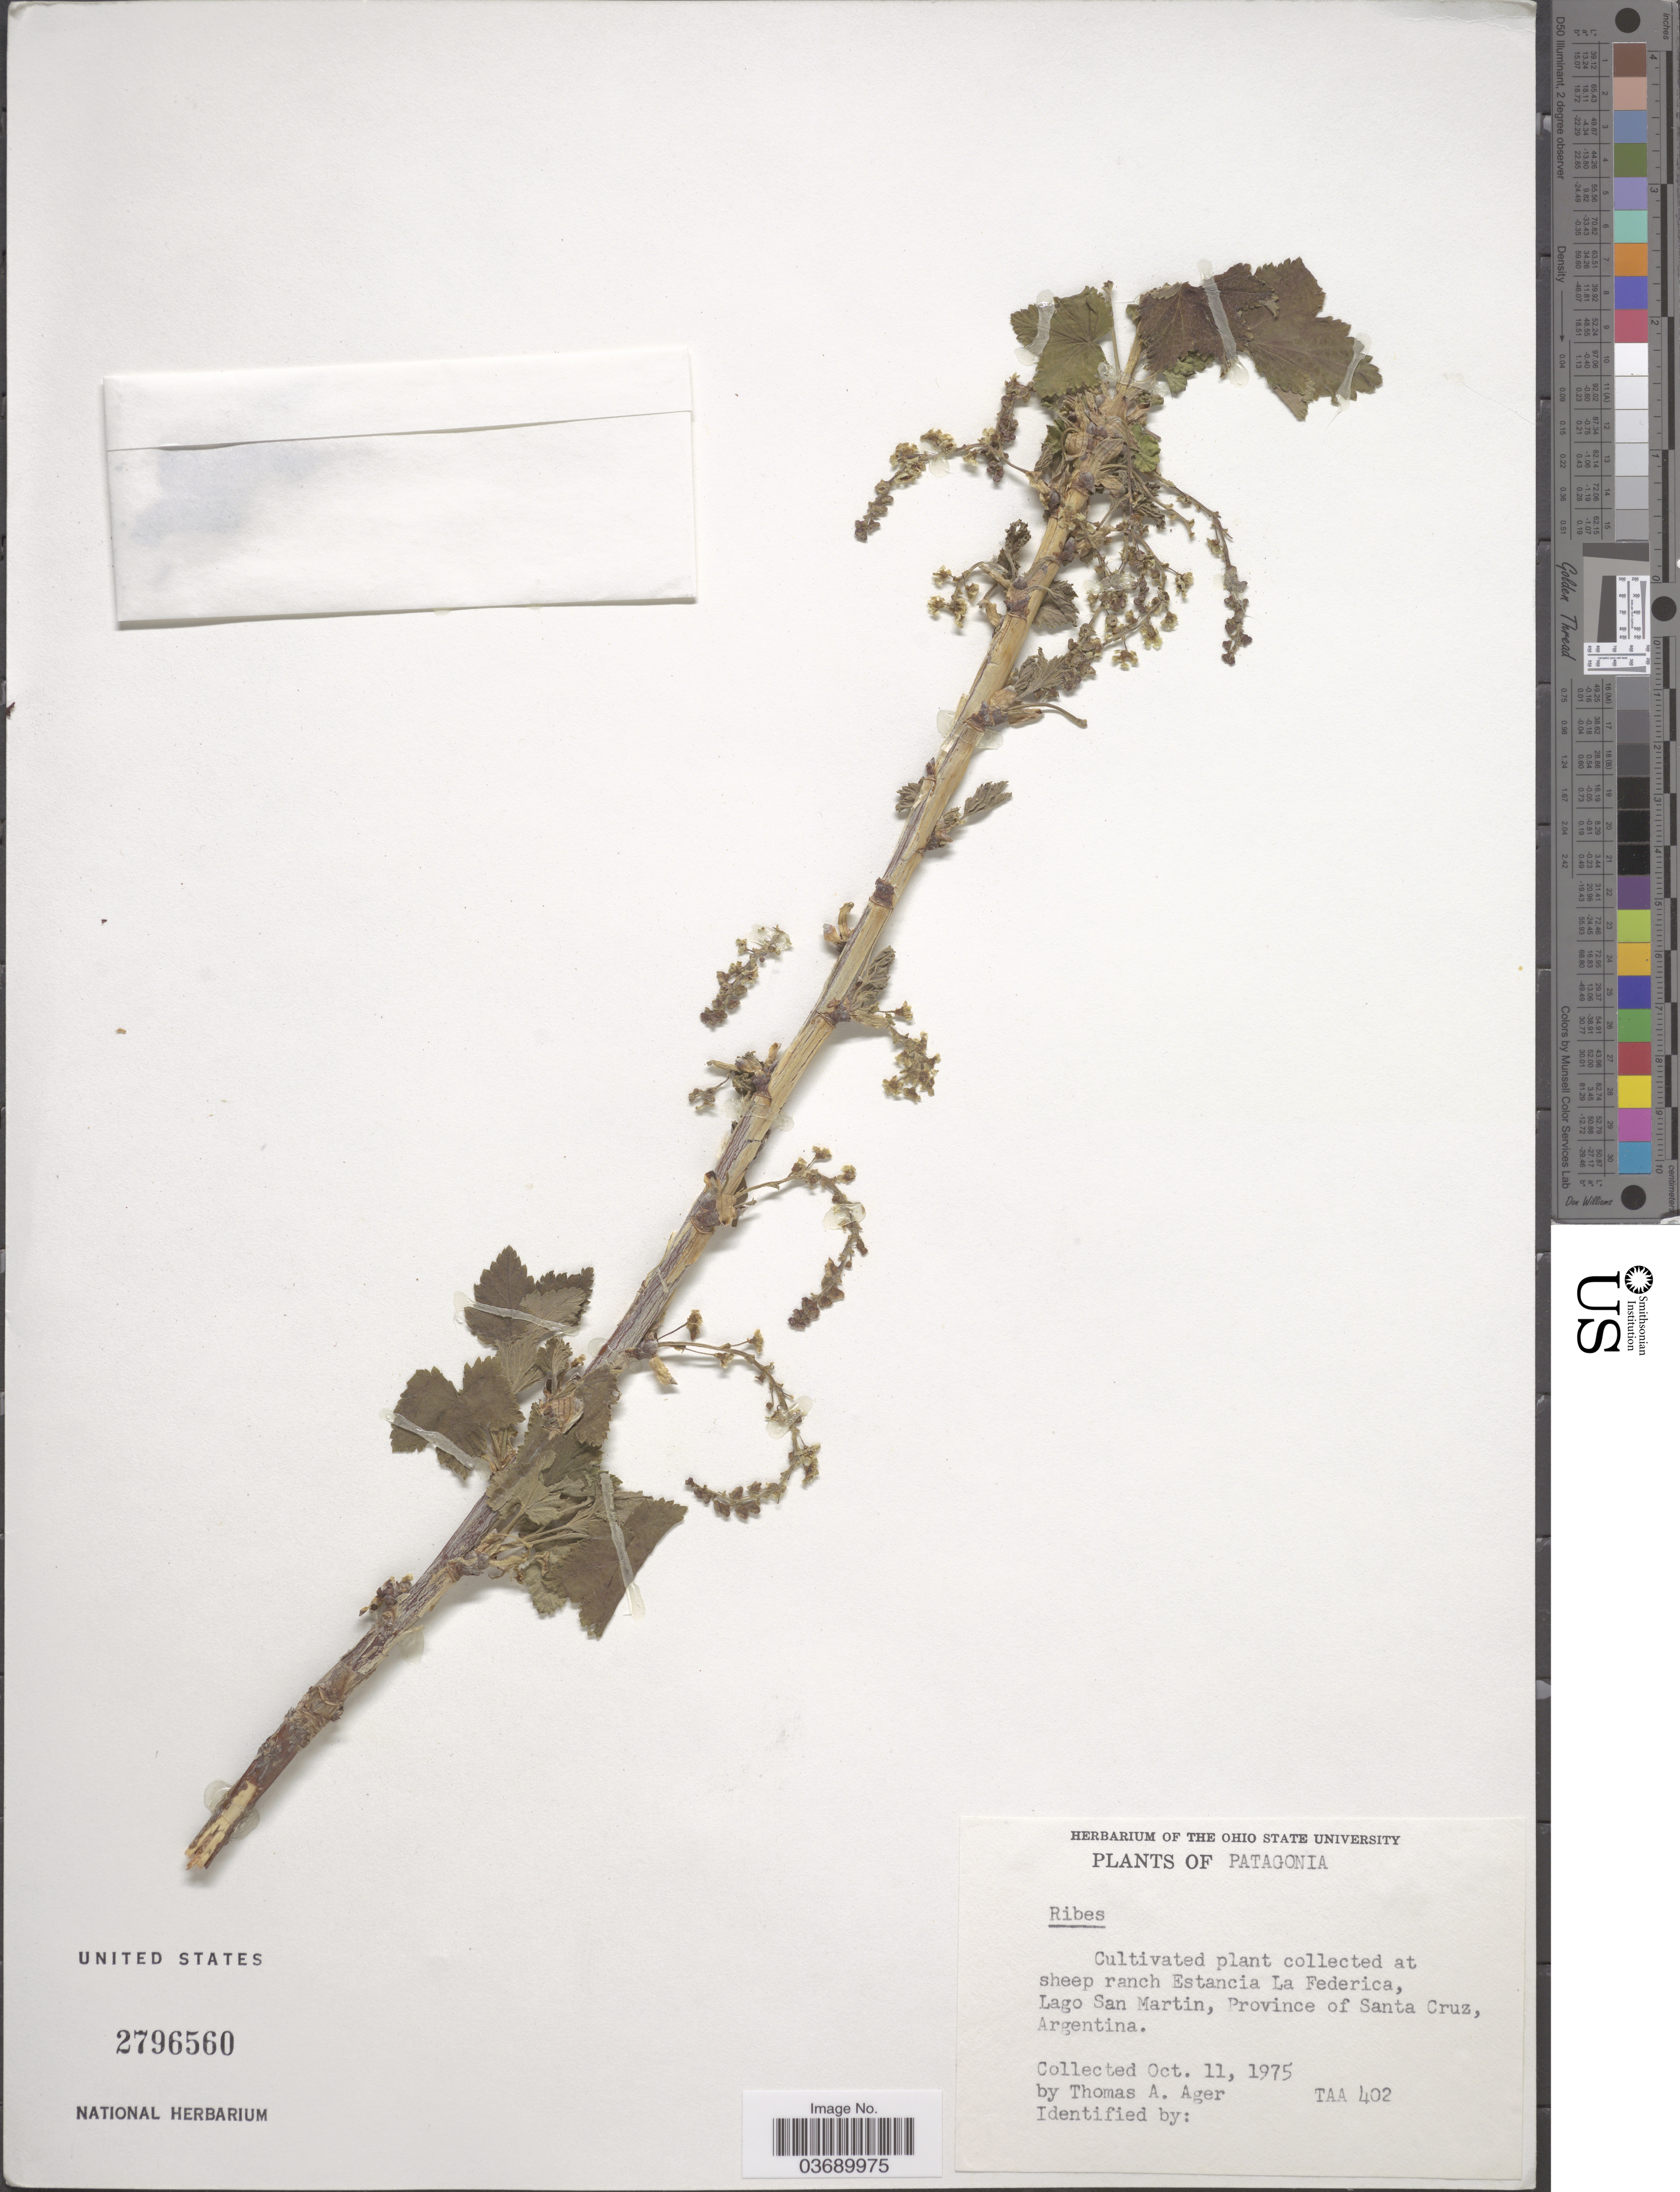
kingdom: Plantae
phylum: Tracheophyta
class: Magnoliopsida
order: Saxifragales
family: Grossulariaceae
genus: Ribes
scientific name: Ribes sp.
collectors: T. A. Ager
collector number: TAA 402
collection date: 1975-10-11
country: Argentina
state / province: Santa Cruz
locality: Patagonia. At sheep ranch Estancia La Federica, Lago San Martin.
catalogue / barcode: US 2796560